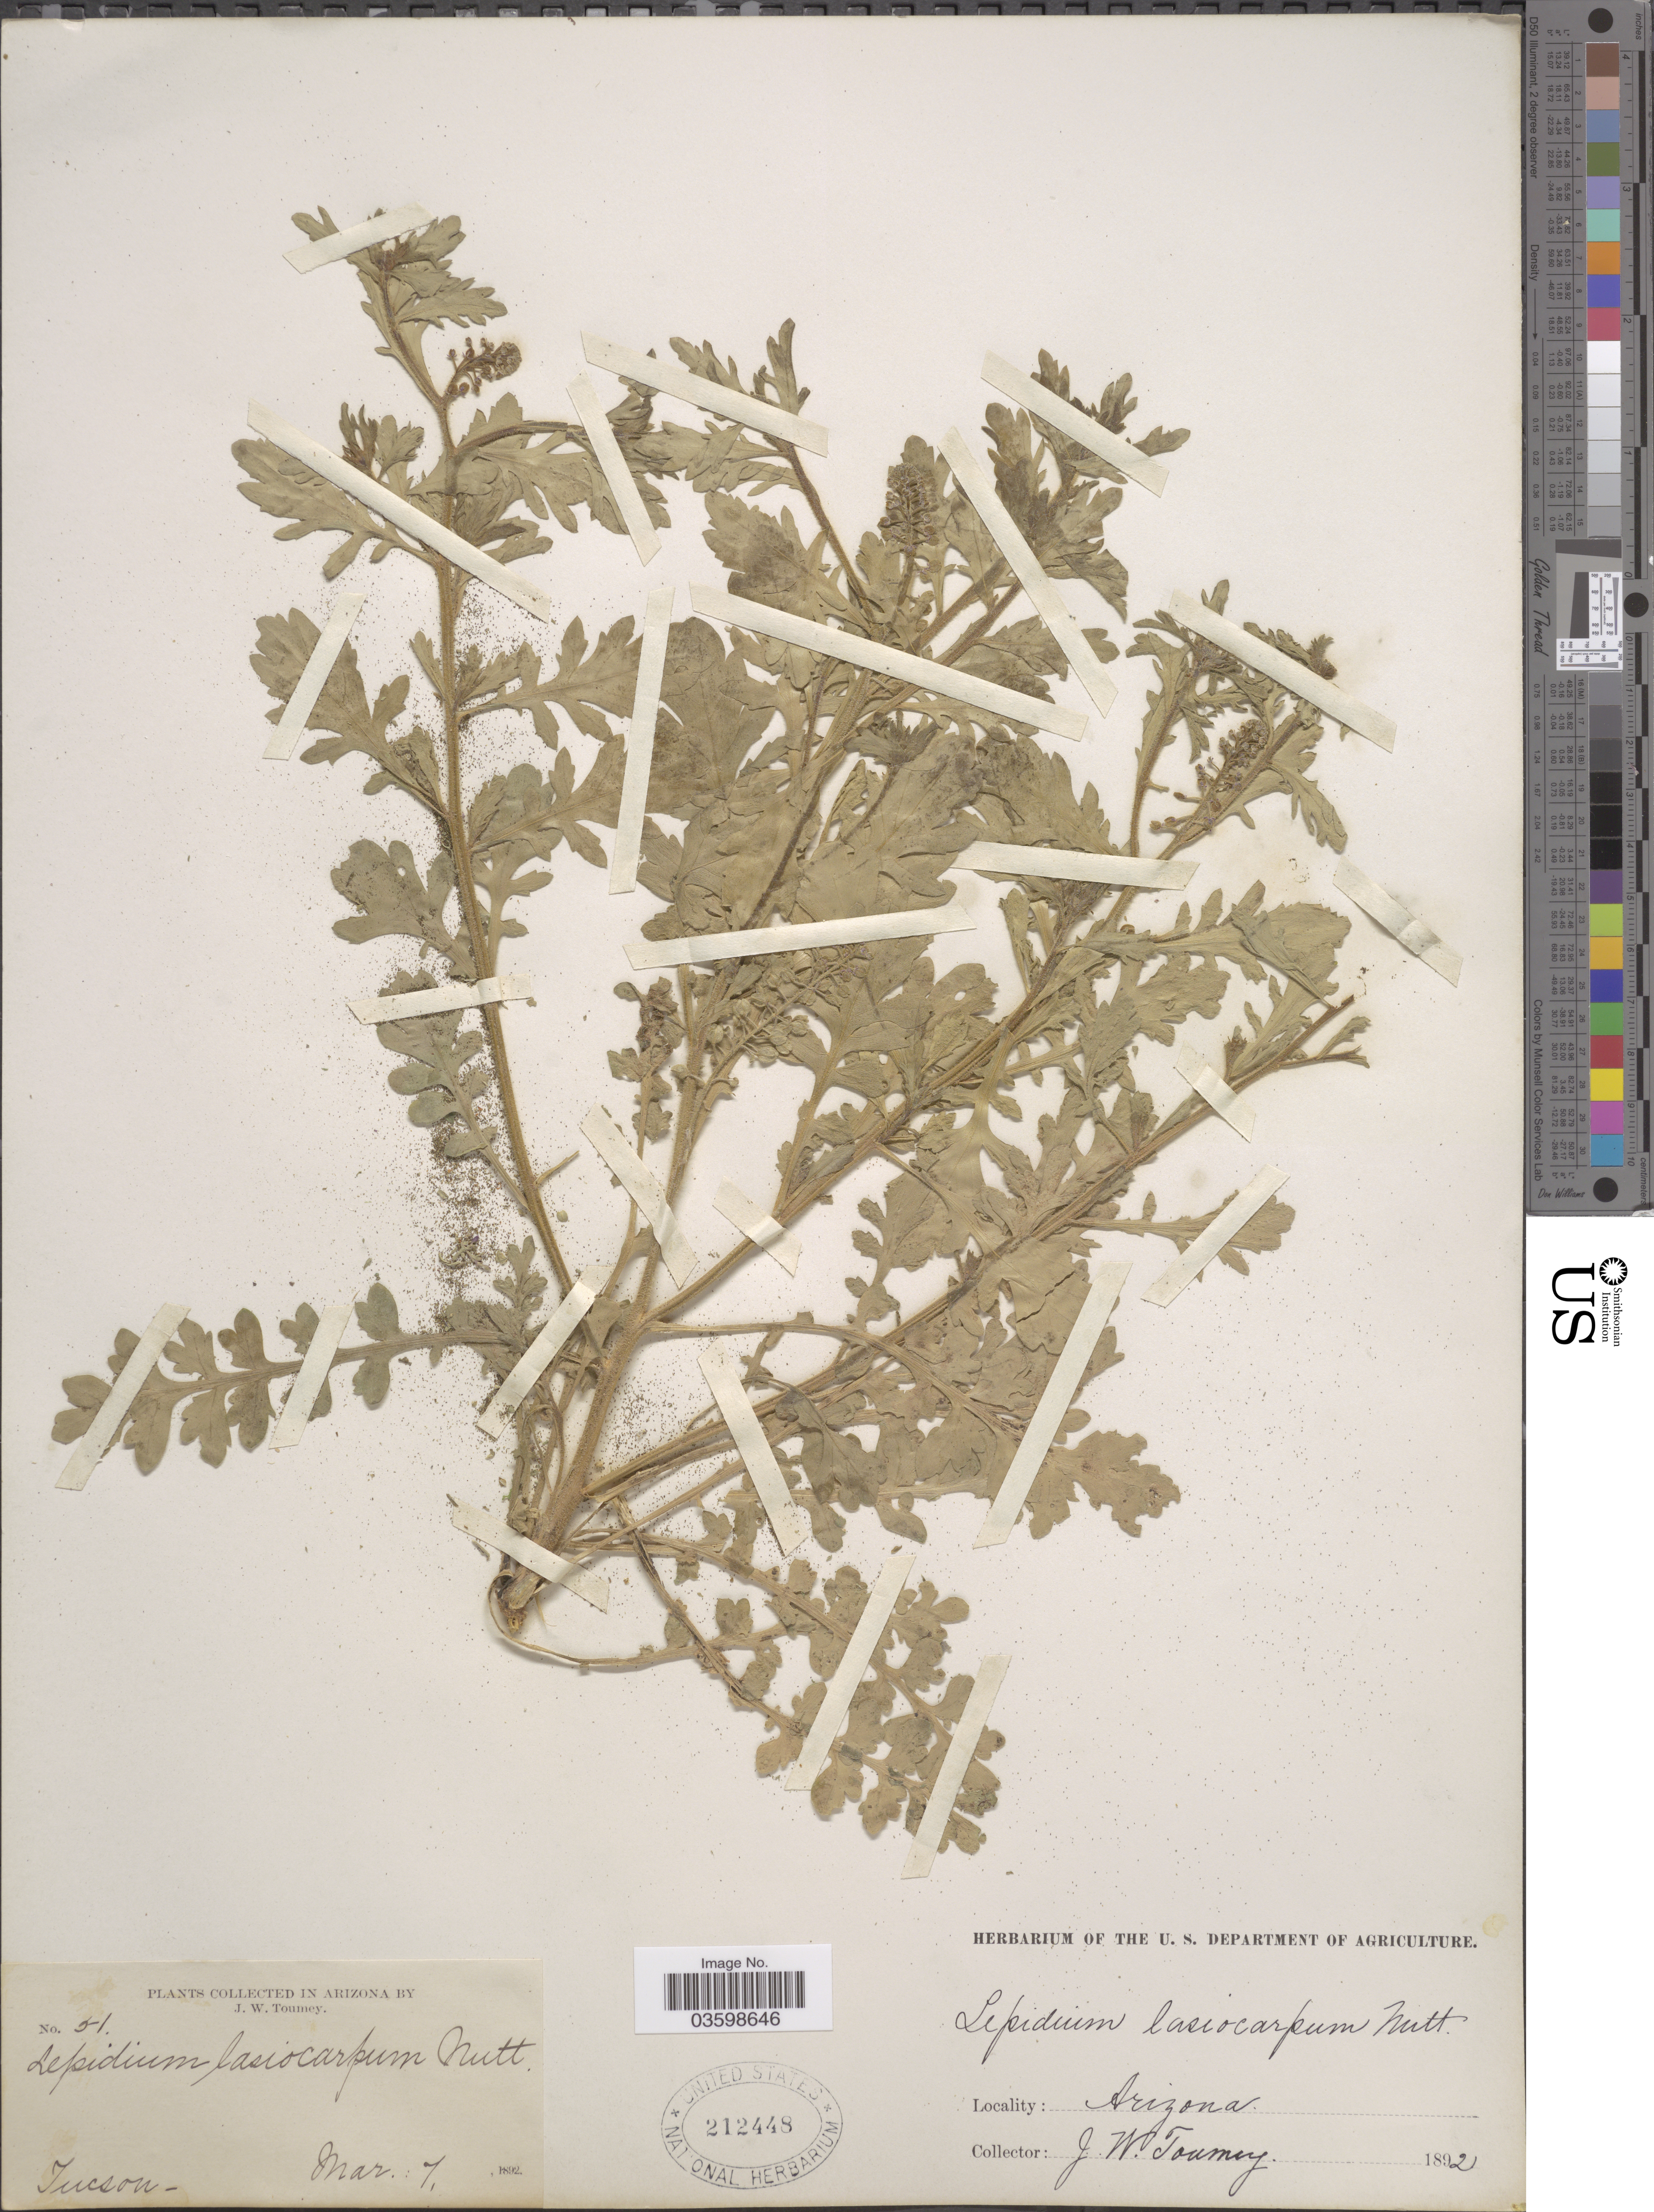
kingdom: Plantae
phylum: Tracheophyta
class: Magnoliopsida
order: Brassicales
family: Brassicaceae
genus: Lepidium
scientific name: Lepidium lasiocarpum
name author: Nutt.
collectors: J. W. Toumey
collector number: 51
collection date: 1892-03-07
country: United States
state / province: Arizona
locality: Tucson.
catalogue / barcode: US 212448